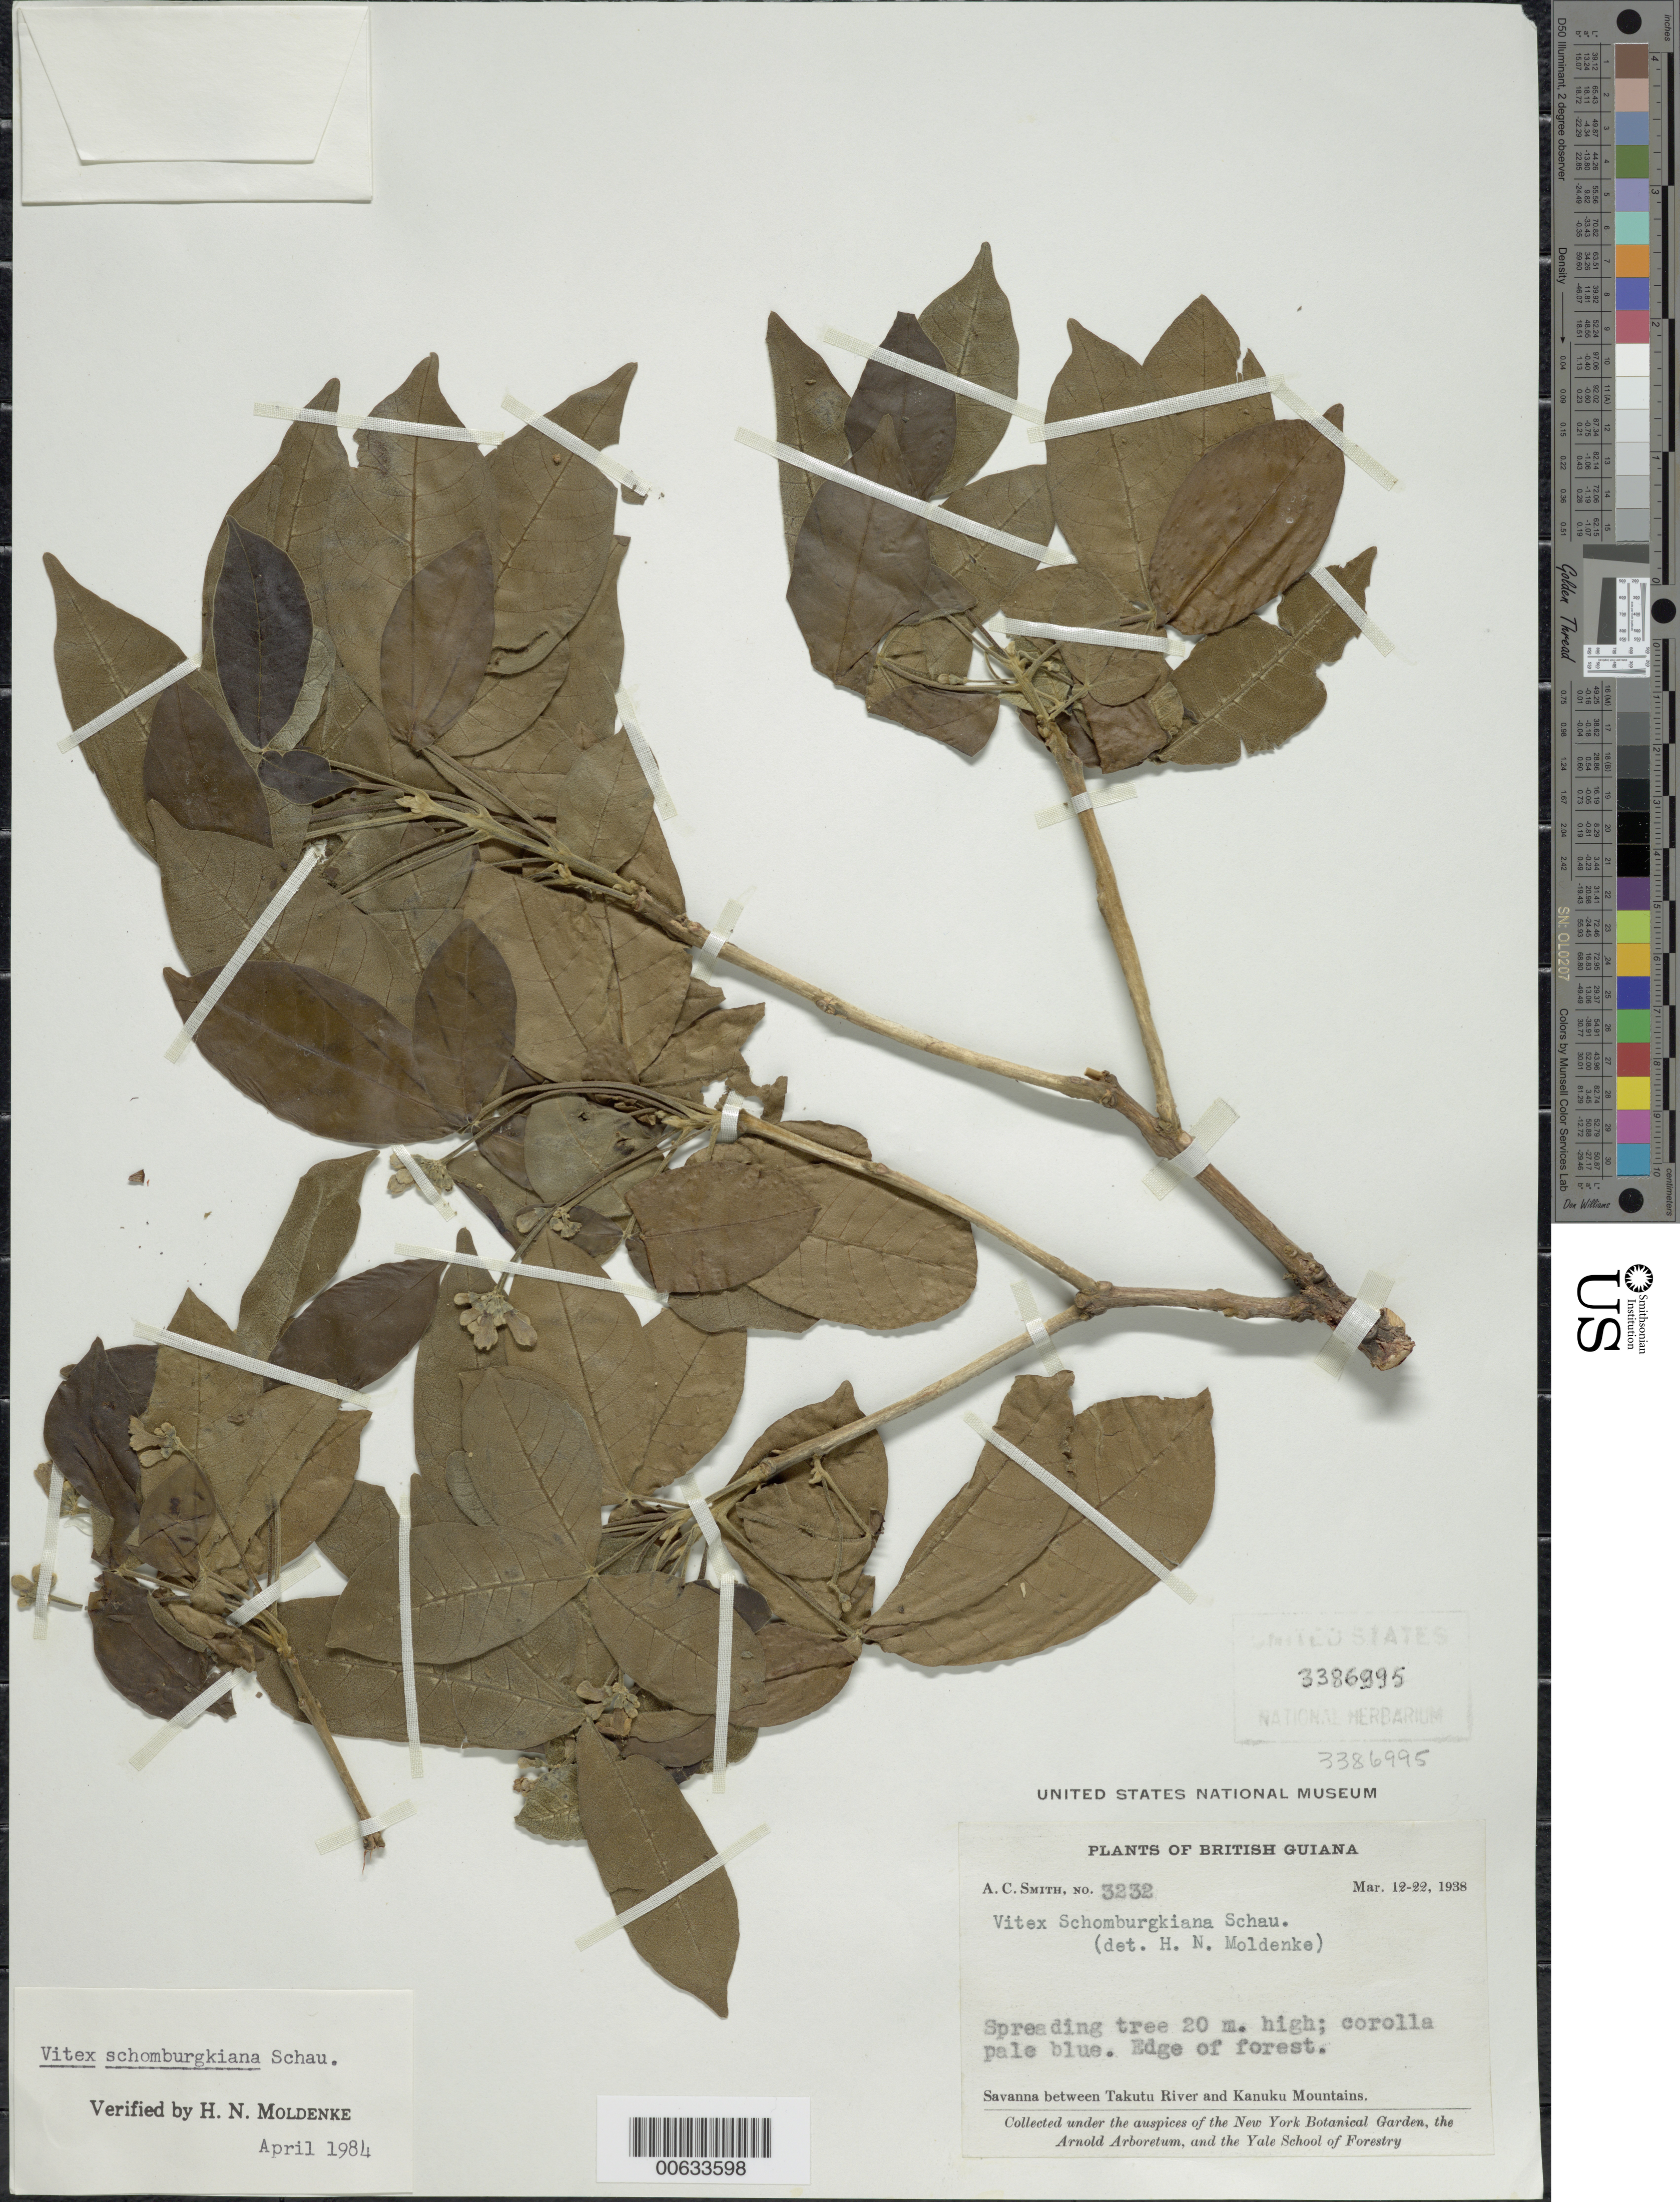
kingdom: Plantae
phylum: Tracheophyta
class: Magnoliopsida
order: Lamiales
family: Lamiaceae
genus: Vitex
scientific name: Vitex schomburgkiana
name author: Schauer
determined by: Moldenke, H. N.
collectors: A. C. Smith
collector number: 3232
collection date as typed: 12-Mar-38 to 22-Mar-38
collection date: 1938-03-12/1938-03-22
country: Guyana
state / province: U. Takutu-U. Essequibo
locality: Kanuku Mts., drainage of Takutu R., western extremity of Kanuku Mountains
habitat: Edge of forest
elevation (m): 200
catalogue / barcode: US 3386995